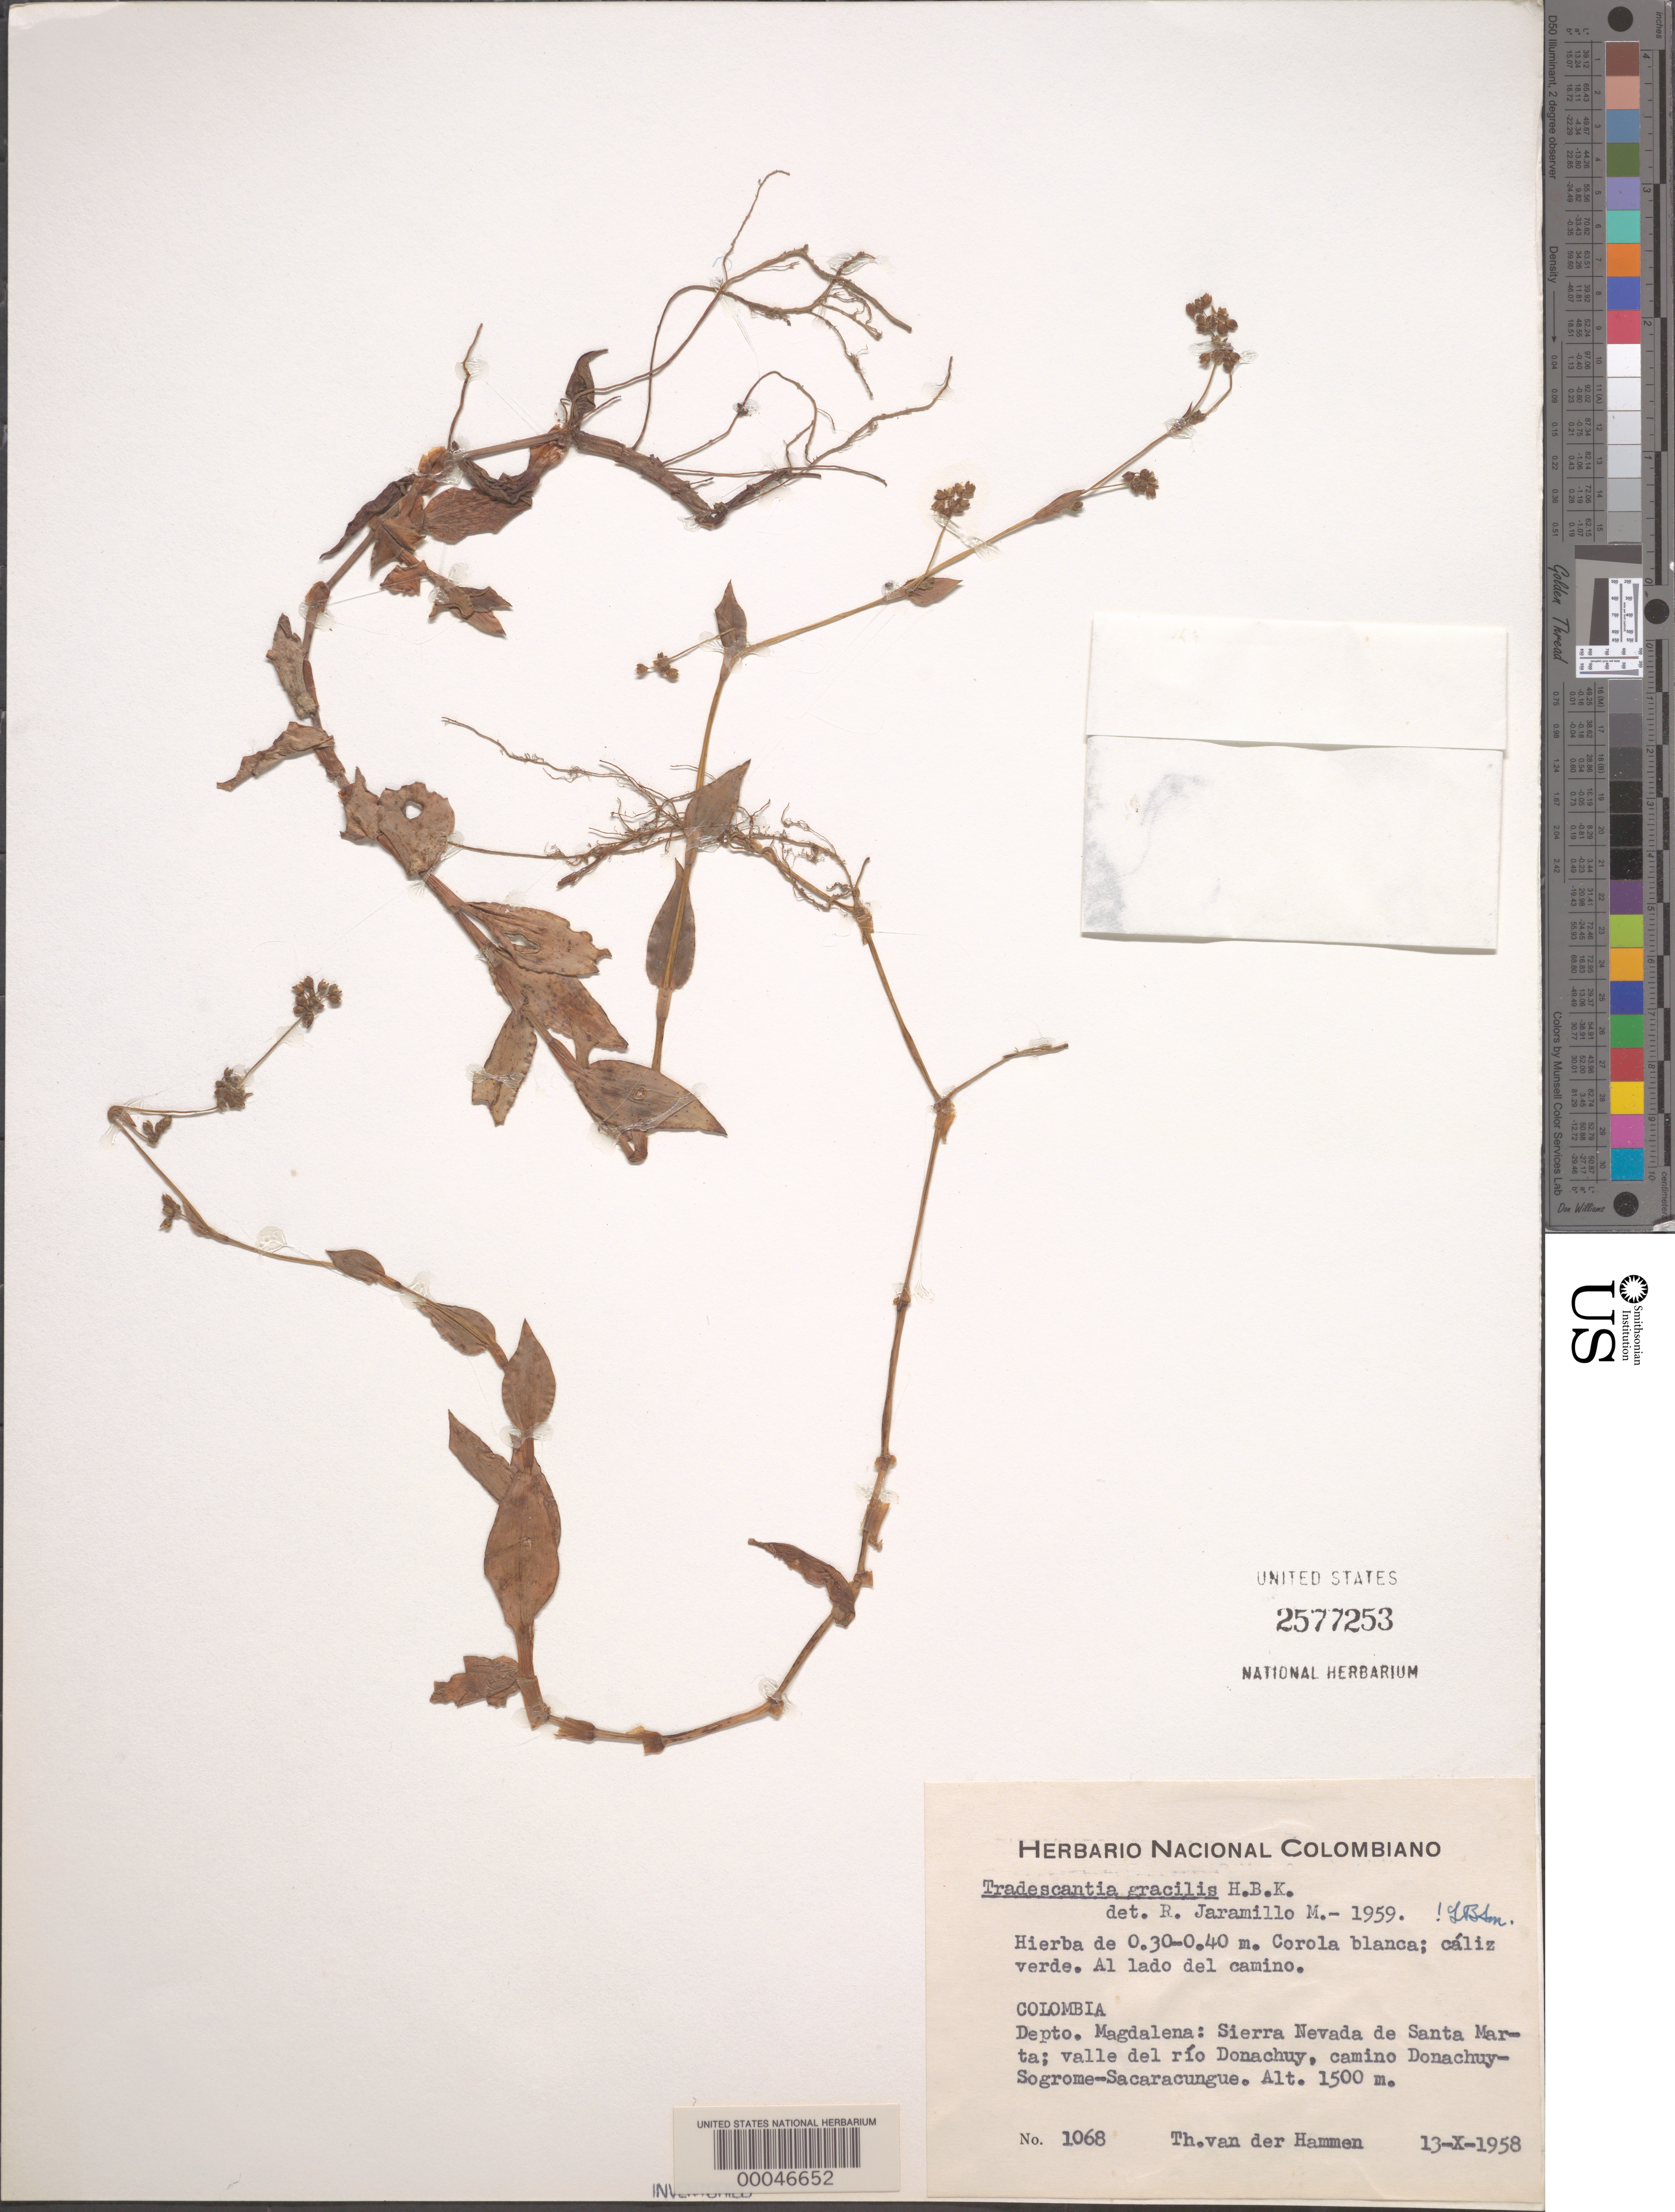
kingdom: Plantae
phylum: Tracheophyta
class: Liliopsida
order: Commelinales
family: Commelinaceae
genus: Callisia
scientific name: Callisia gracilis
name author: (Kunth) D.R. Hunt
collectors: T. Hammen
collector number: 1068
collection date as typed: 13 Oct 1958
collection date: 1958-10-13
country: Colombia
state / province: Magdalena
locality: Sierra Nevada de Santa Marta, Valle del Rio Donachuy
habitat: Roadside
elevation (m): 1500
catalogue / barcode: US 2577253